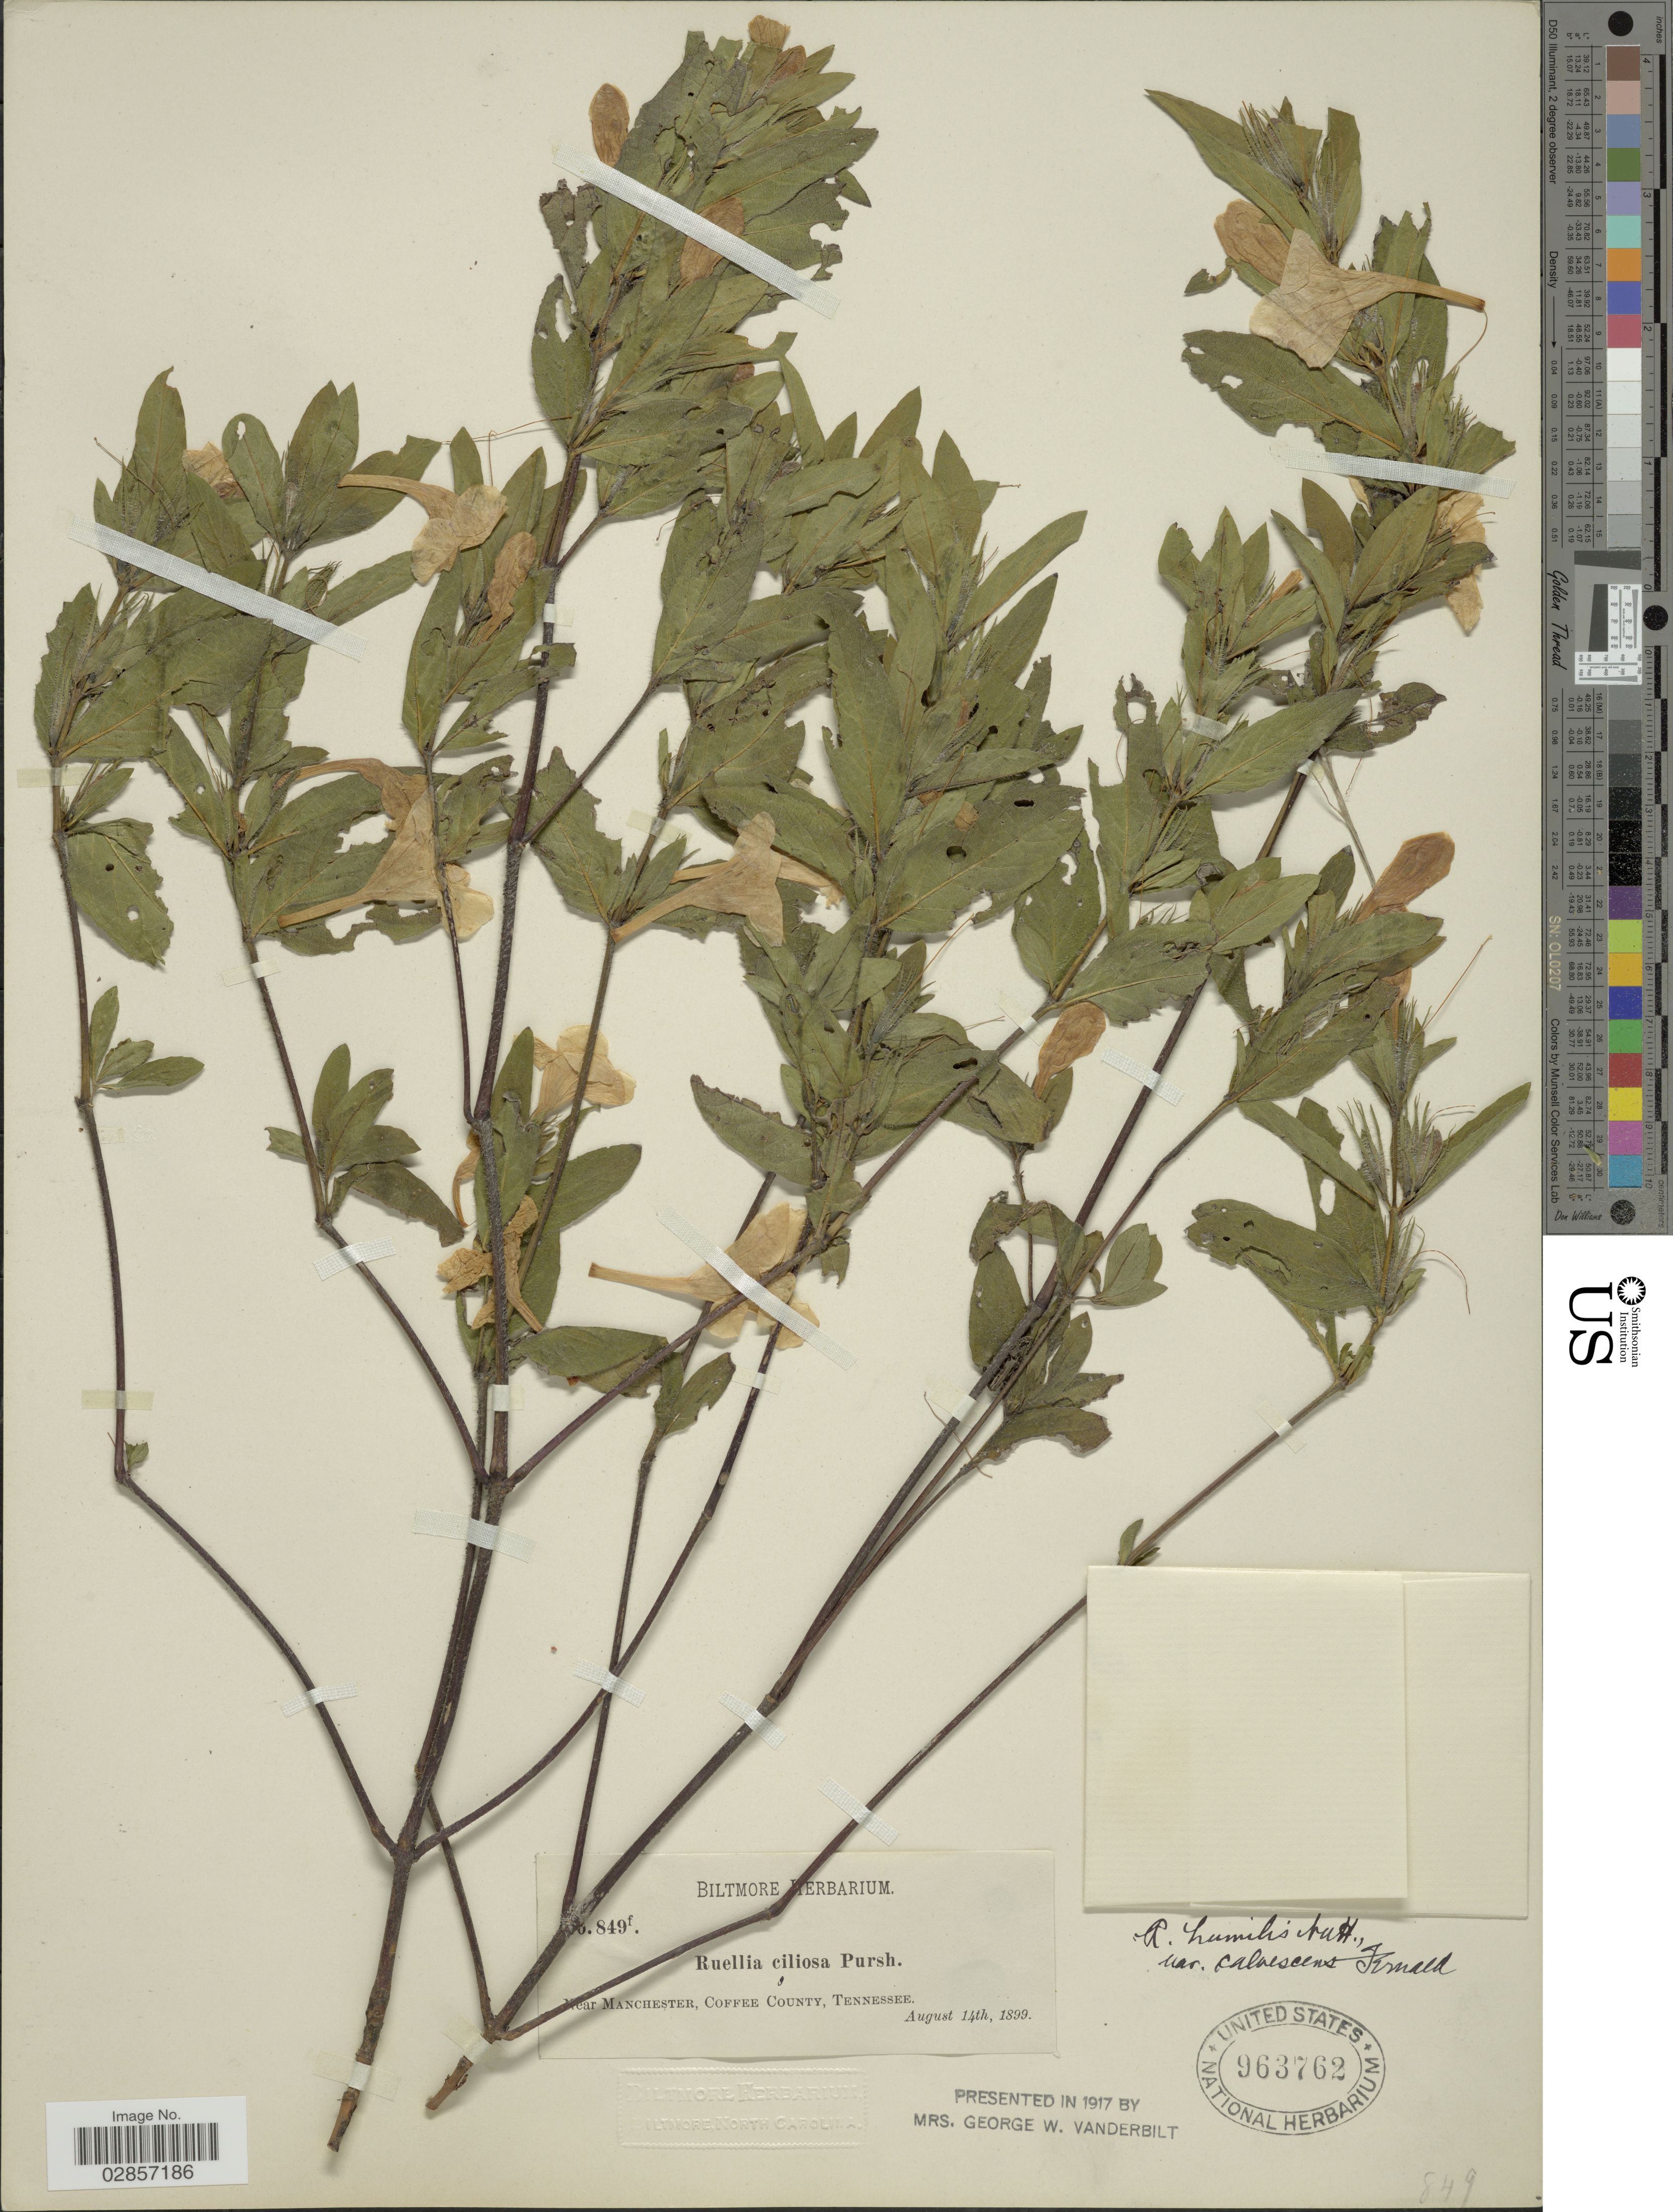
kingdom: Plantae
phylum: Tracheophyta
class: Magnoliopsida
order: Lamiales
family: Acanthaceae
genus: Ruellia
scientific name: Ruellia humilis var. calvescens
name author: Fernald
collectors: ex herb. Biltmore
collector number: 849f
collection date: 1899-08-14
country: United States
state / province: Tennessee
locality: Near Manchester, Coffee County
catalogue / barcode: US 963762